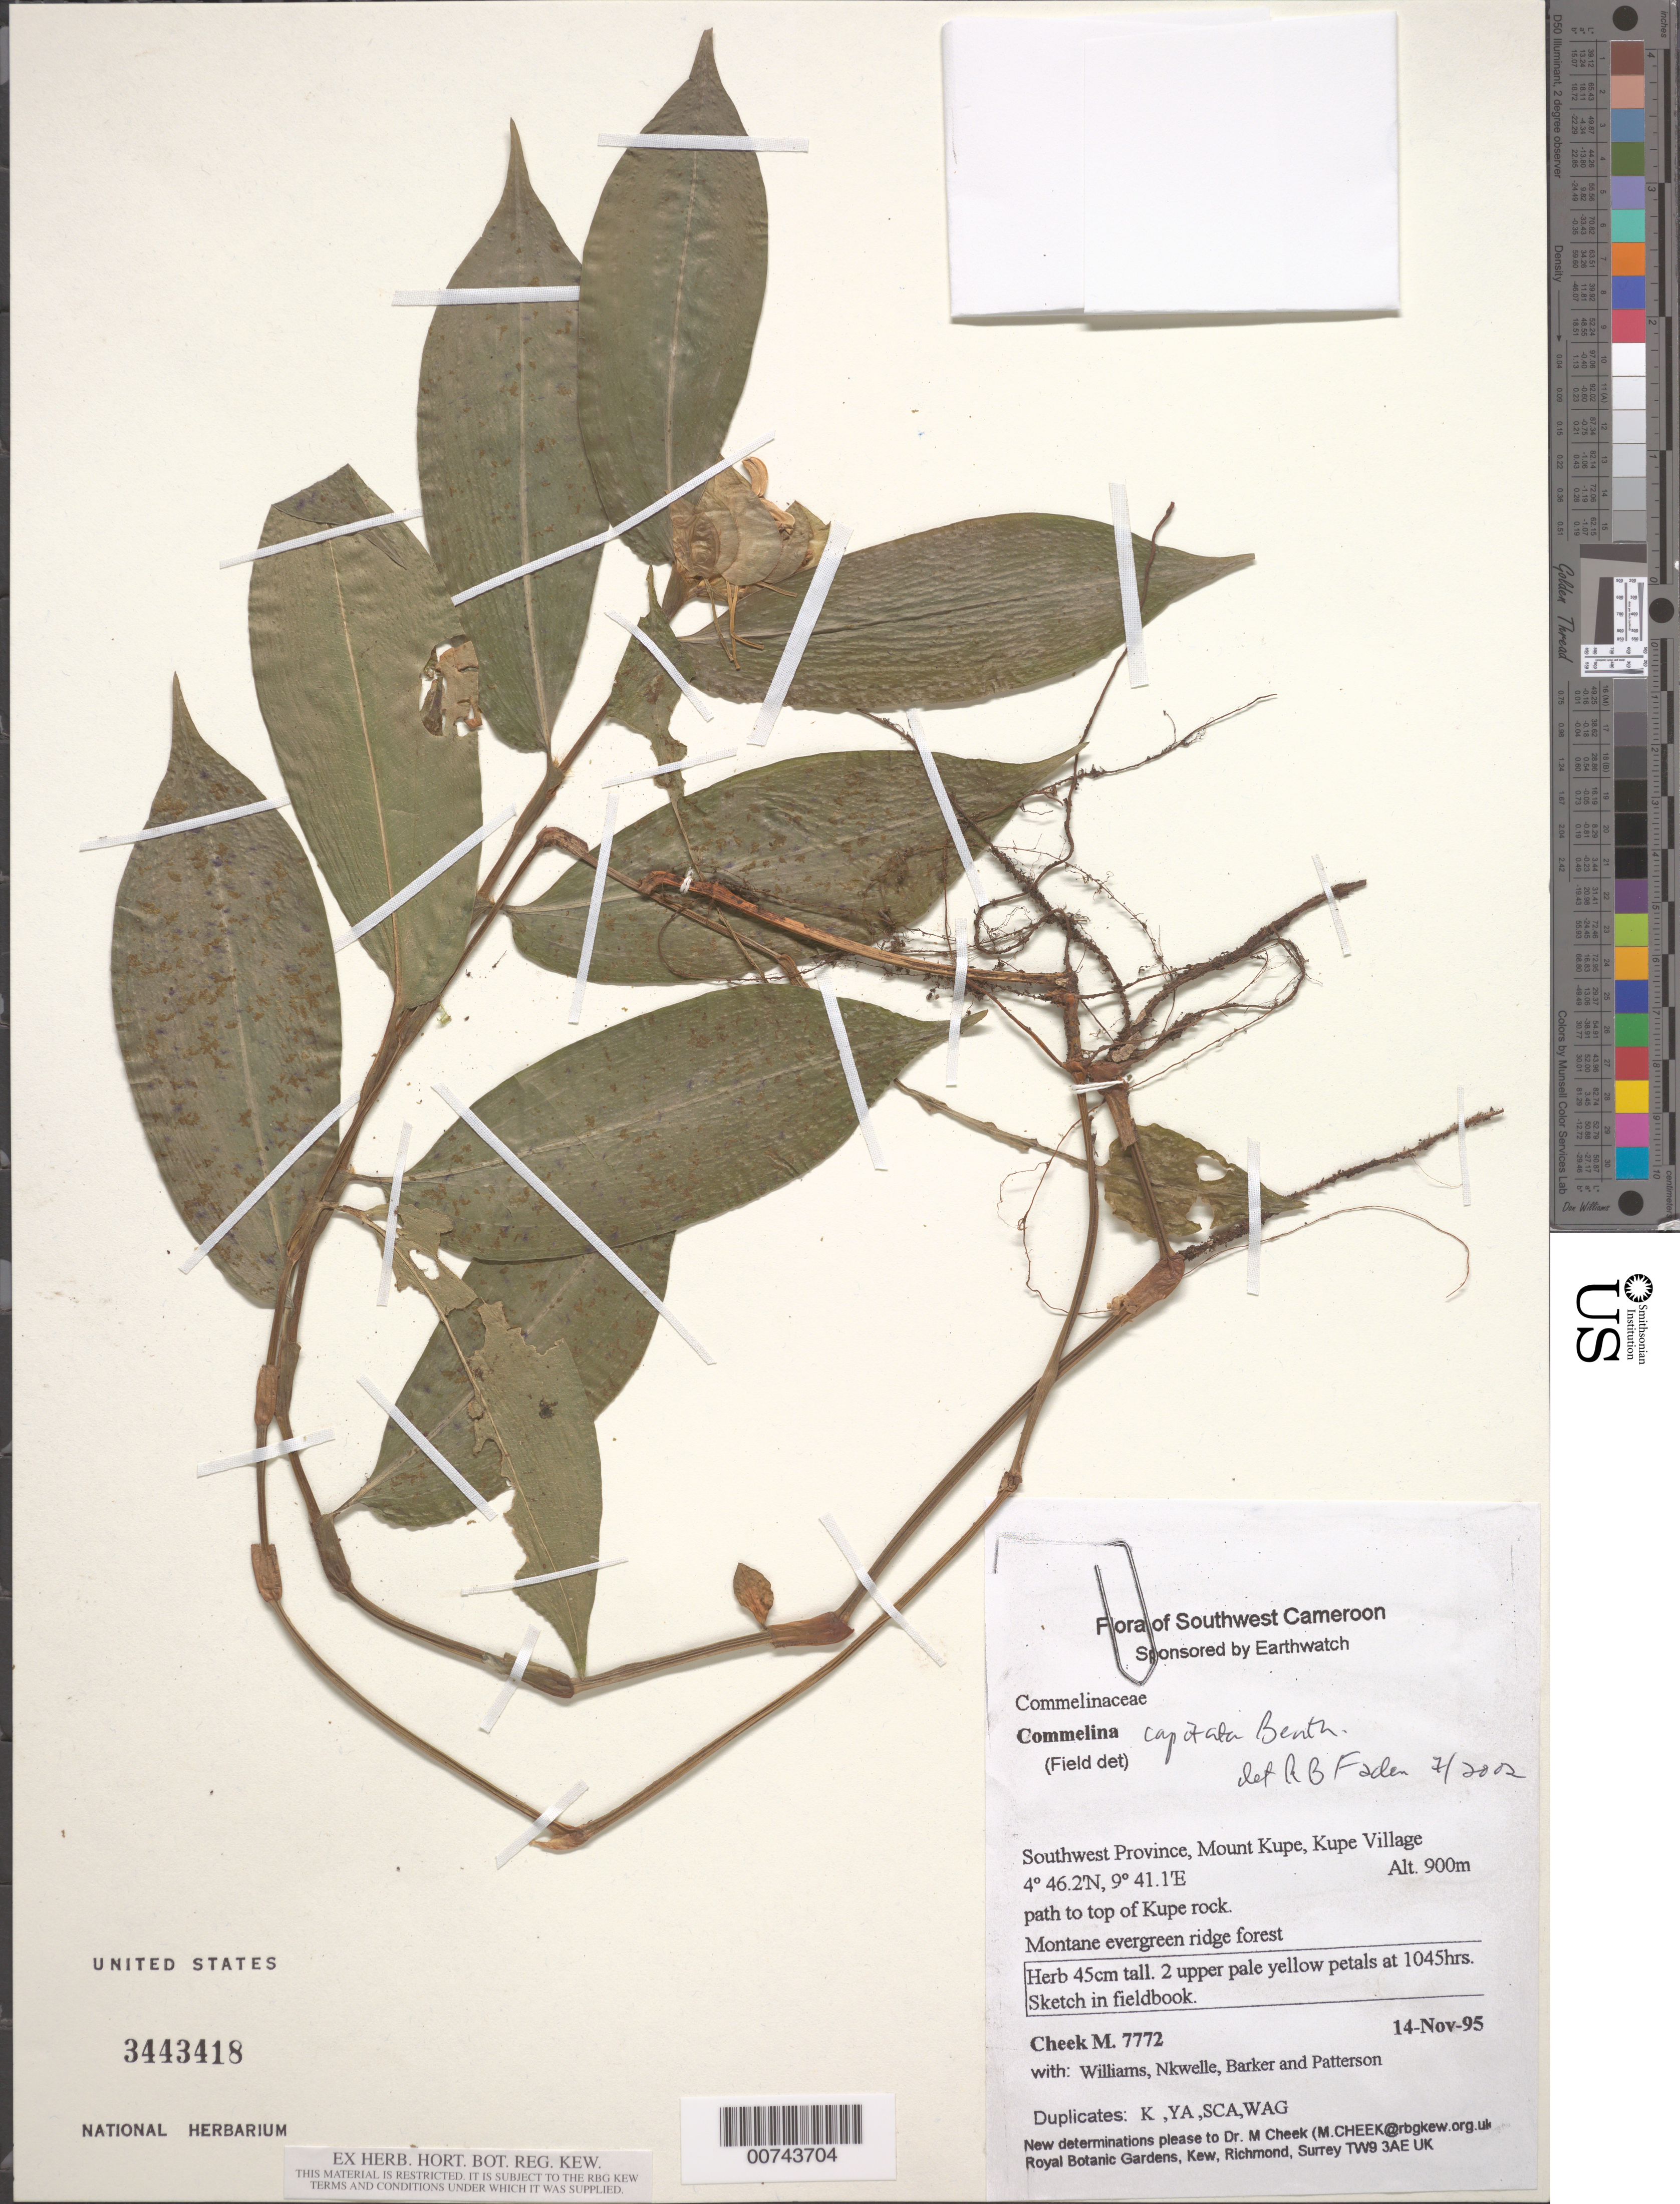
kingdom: Plantae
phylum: Tracheophyta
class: Liliopsida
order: Commelinales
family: Commelinaceae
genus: Commelina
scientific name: Commelina capitata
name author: Benth.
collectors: -. Cheek, -- Williams, -. Nkwelle, Barker, -- & -. Patterson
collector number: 7772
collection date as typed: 14 Nov 1995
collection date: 1995-11-14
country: Cameroon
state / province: Sud-Ouest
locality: Mount Kupe, Kupe Village.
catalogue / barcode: US 3443418